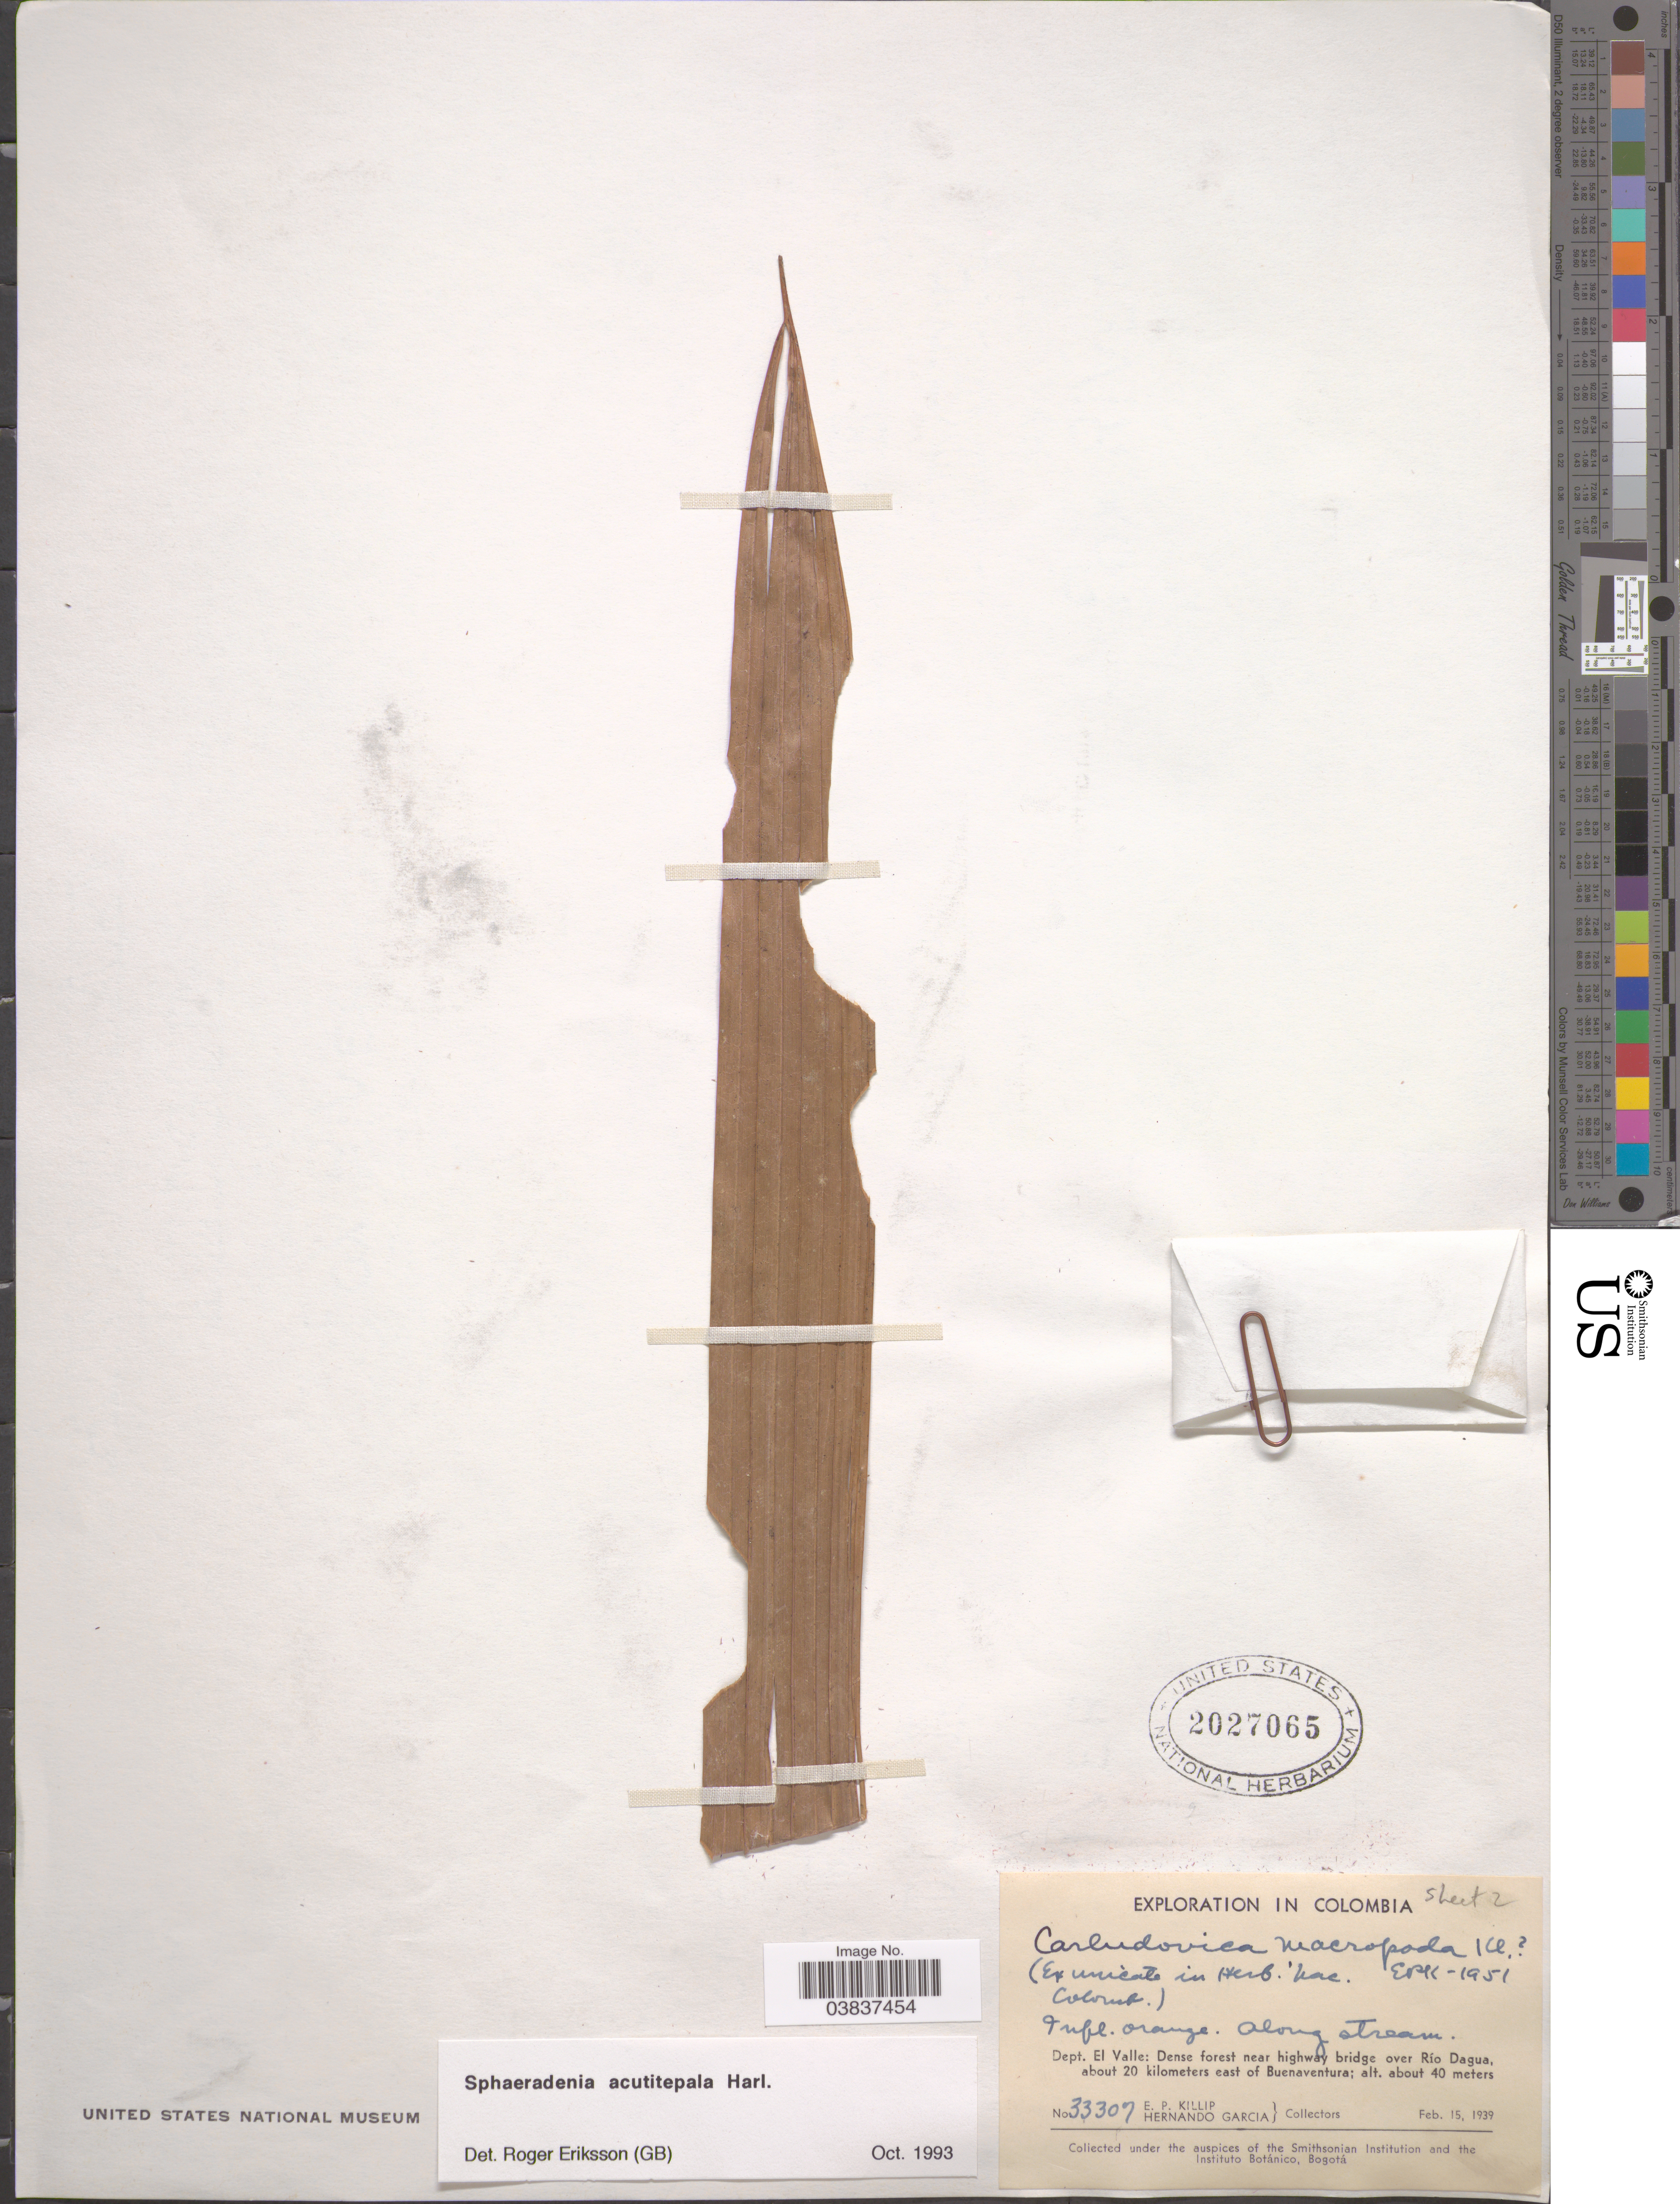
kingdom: Plantae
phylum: Tracheophyta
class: Liliopsida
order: Pandanales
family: Cyclanthaceae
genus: Sphaeradenia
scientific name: Sphaeradenia acutitepala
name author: Harling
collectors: E. P. Killip & H. Garcia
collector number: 33307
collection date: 1939-02-15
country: Colombia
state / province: Valle del Cauca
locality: Dept. El Valle: Dense forest near highway bridge over Río Dagua, about 20 kilometers east of Buenaventura.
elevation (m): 40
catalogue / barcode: US 2027065